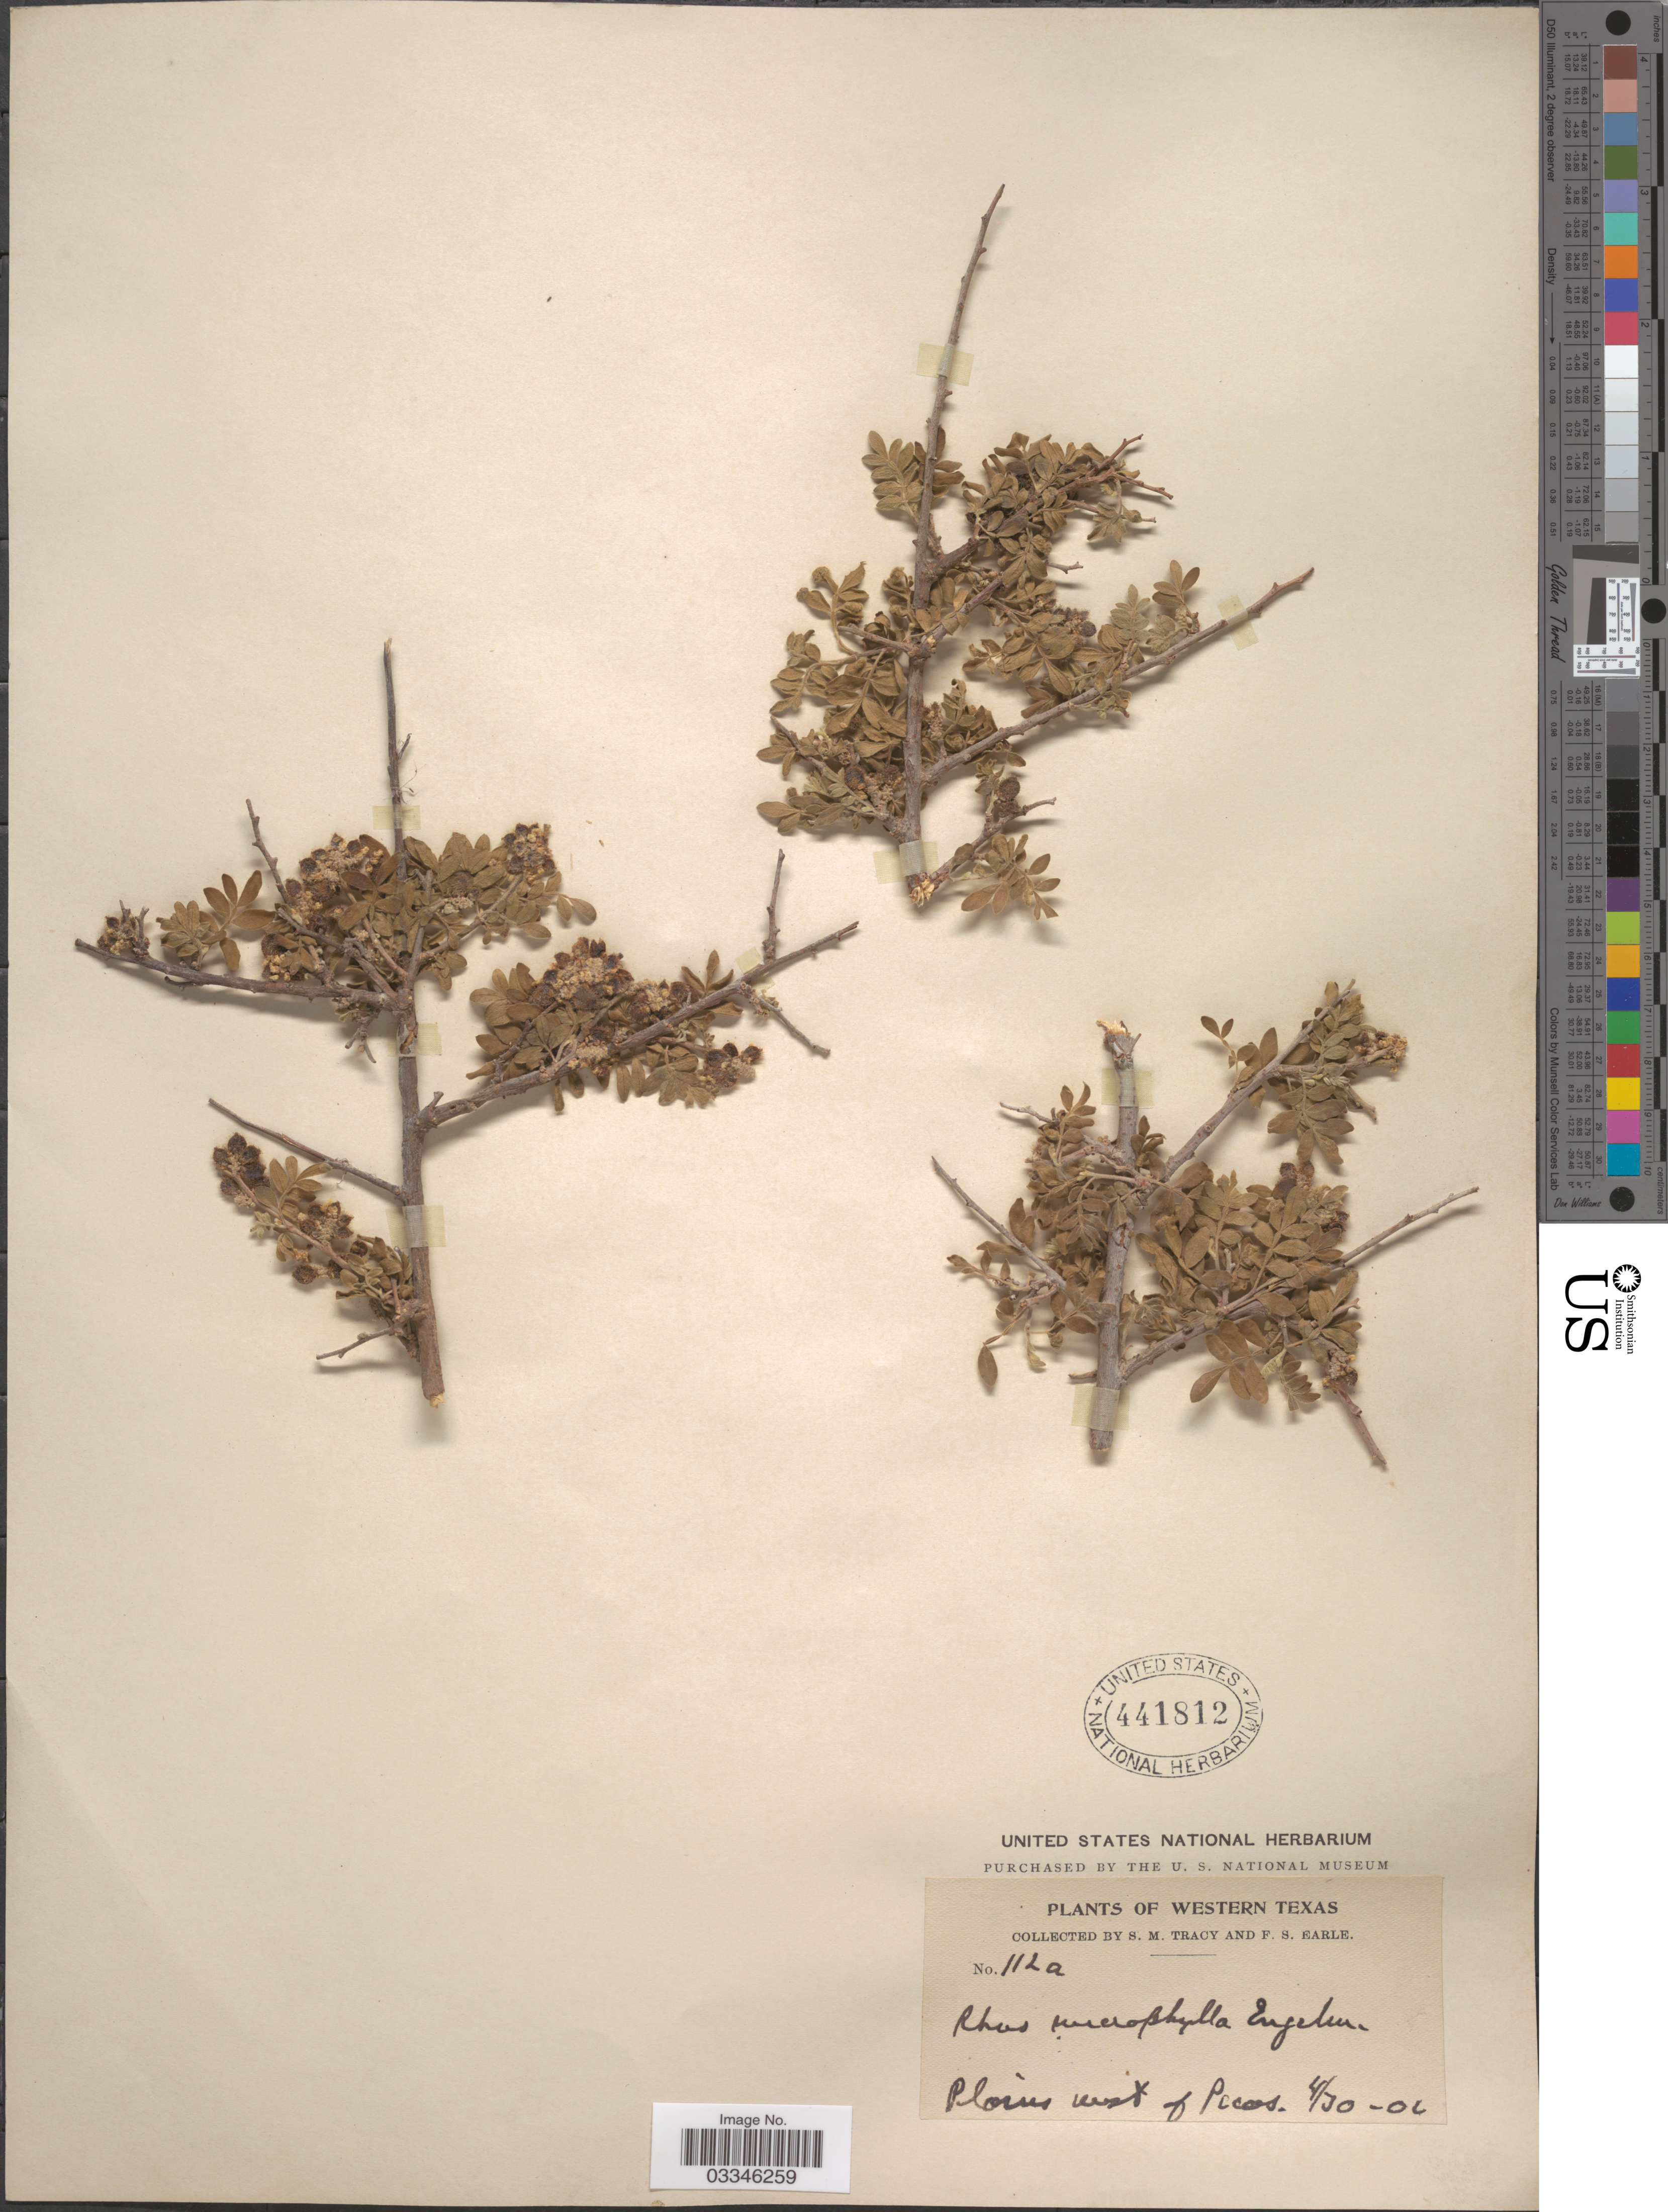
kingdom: Plantae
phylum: Tracheophyta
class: Magnoliopsida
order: Sapindales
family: Anacardiaceae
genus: Rhus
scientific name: Rhus microphylla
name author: Engelm.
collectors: S. M. Tracy & F. S. Earle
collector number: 112a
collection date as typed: Transcribed d/m/y: 30/4/6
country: United States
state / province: Texas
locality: Western Texas. Plains west of Pecos.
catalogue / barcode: US 441812